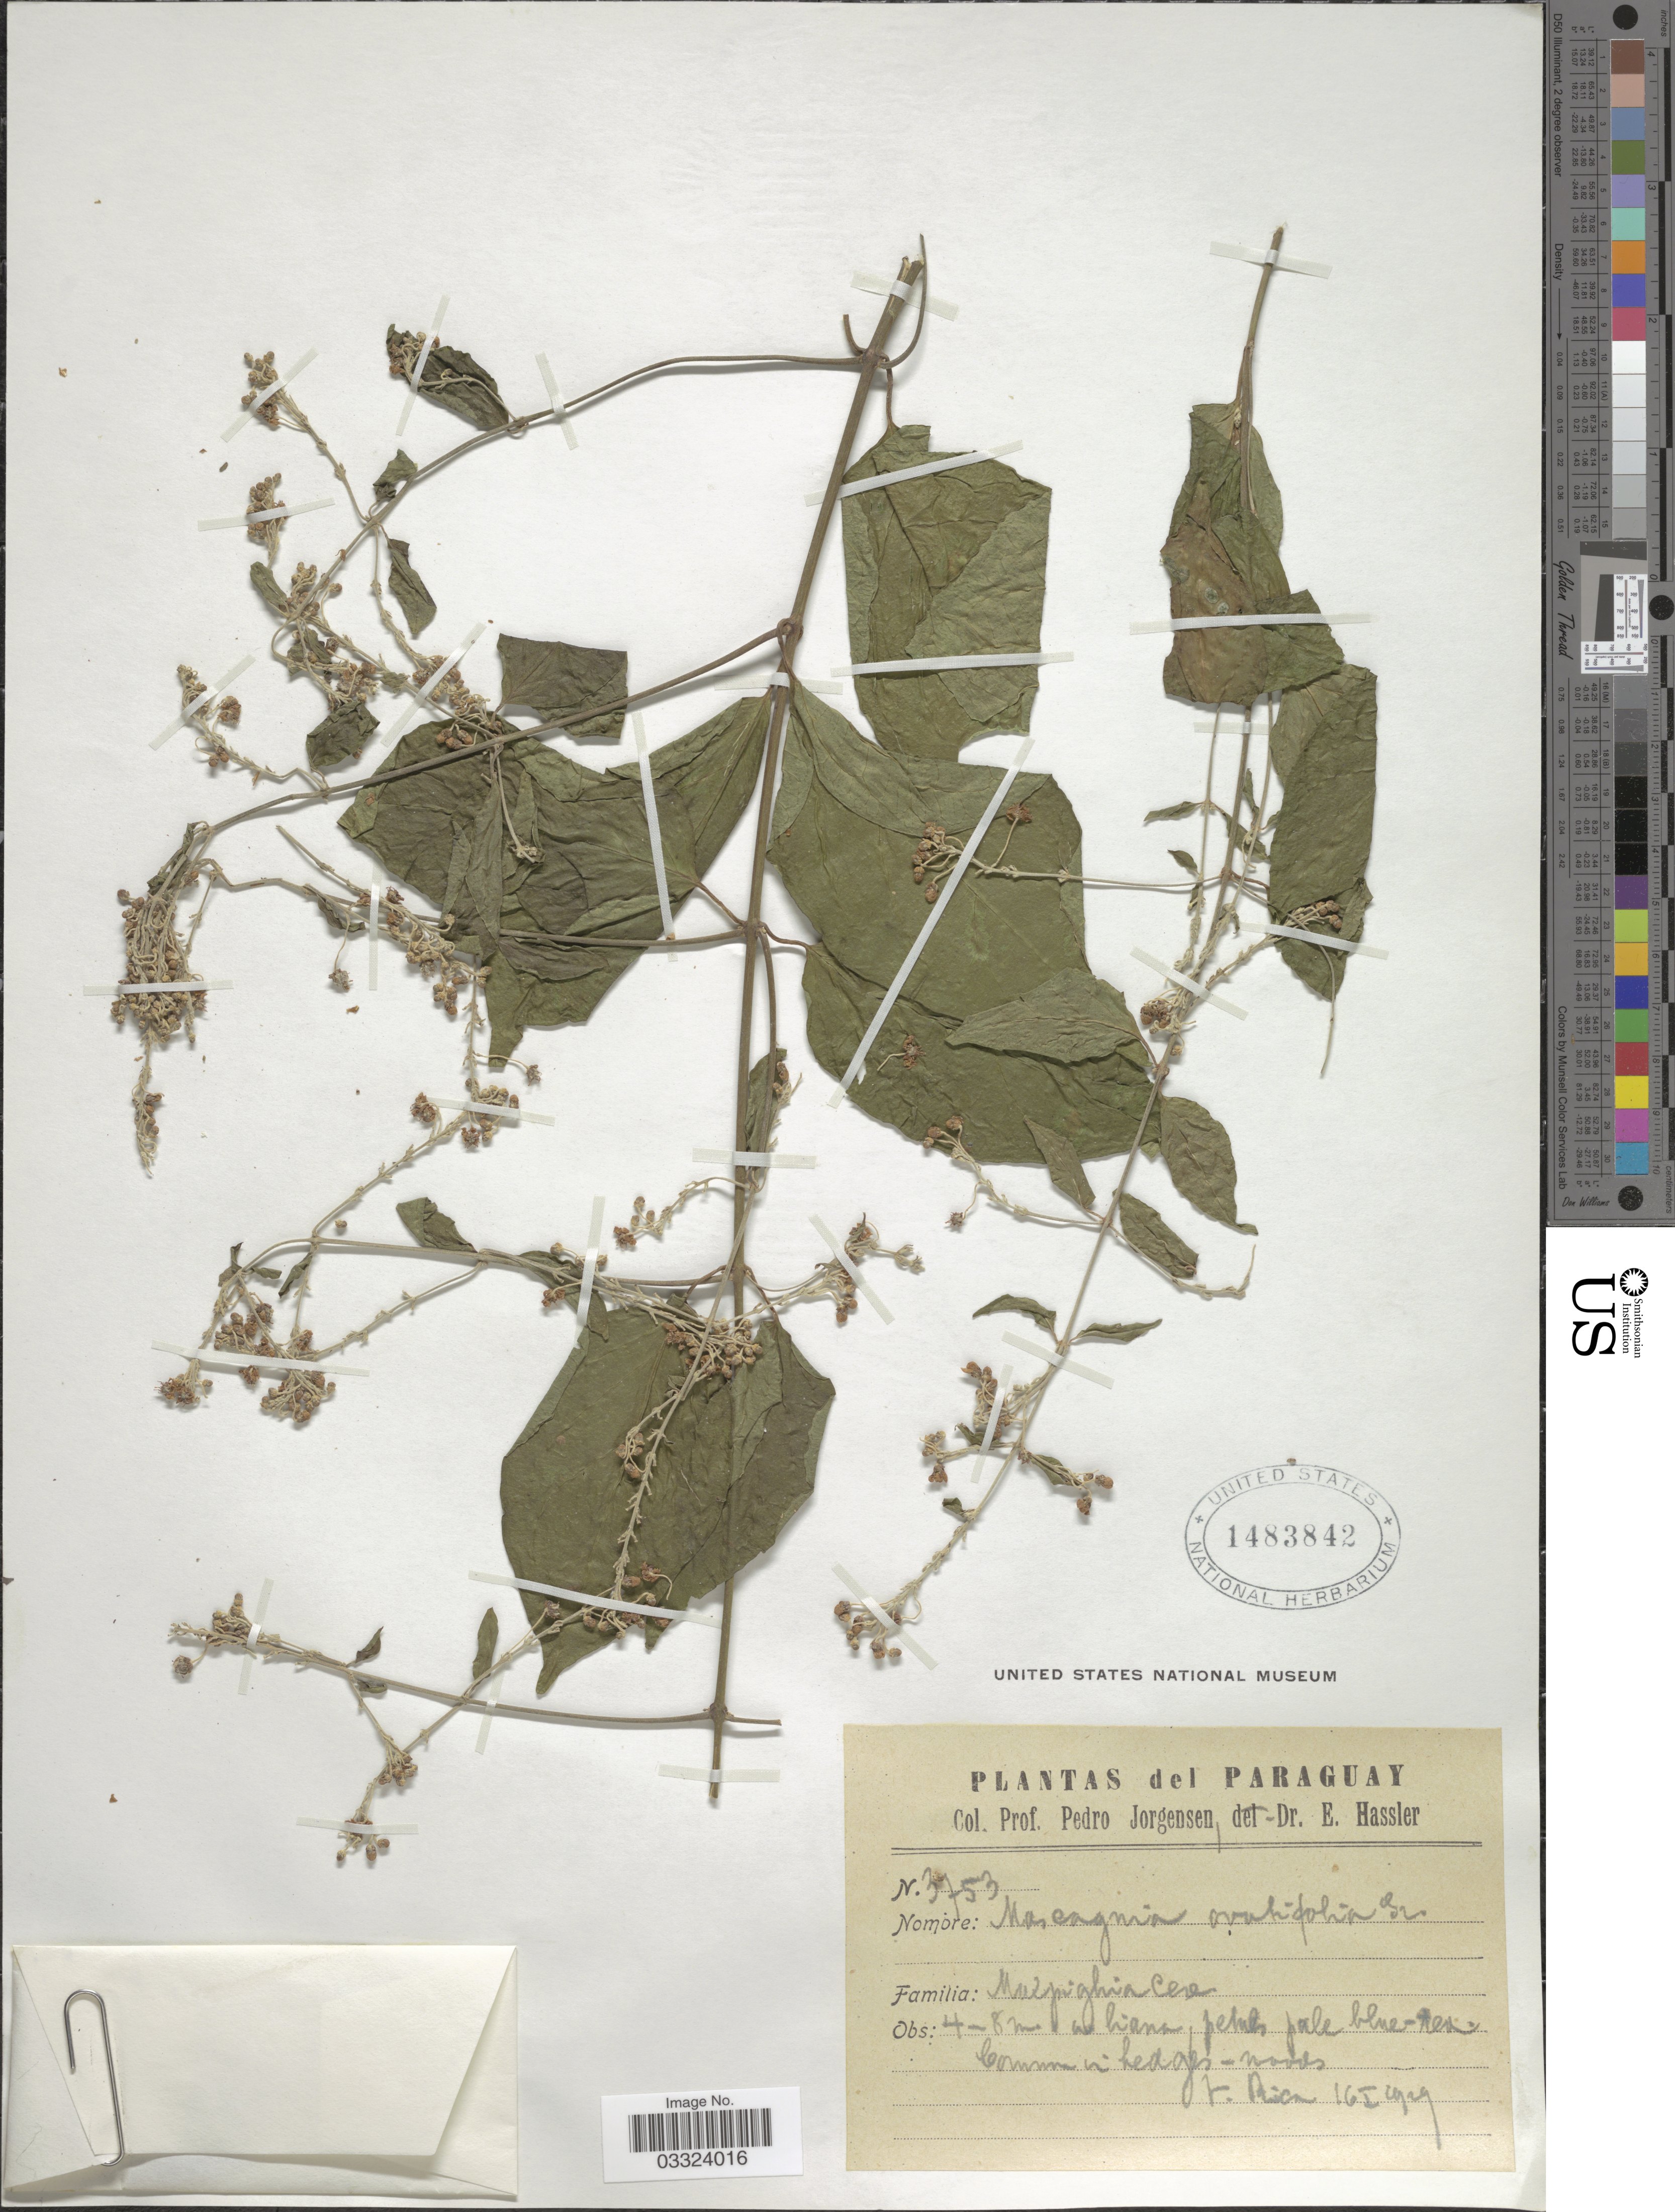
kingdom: Plantae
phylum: Tracheophyta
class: Magnoliopsida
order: Malpighiales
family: Malpighiaceae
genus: Mascagnia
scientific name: Mascagnia ovatifolia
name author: (Kunth) Griseb.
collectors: P. Jörgensen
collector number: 3753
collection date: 1929-01-16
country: Paraguay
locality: V. Rica.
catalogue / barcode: US 1483842